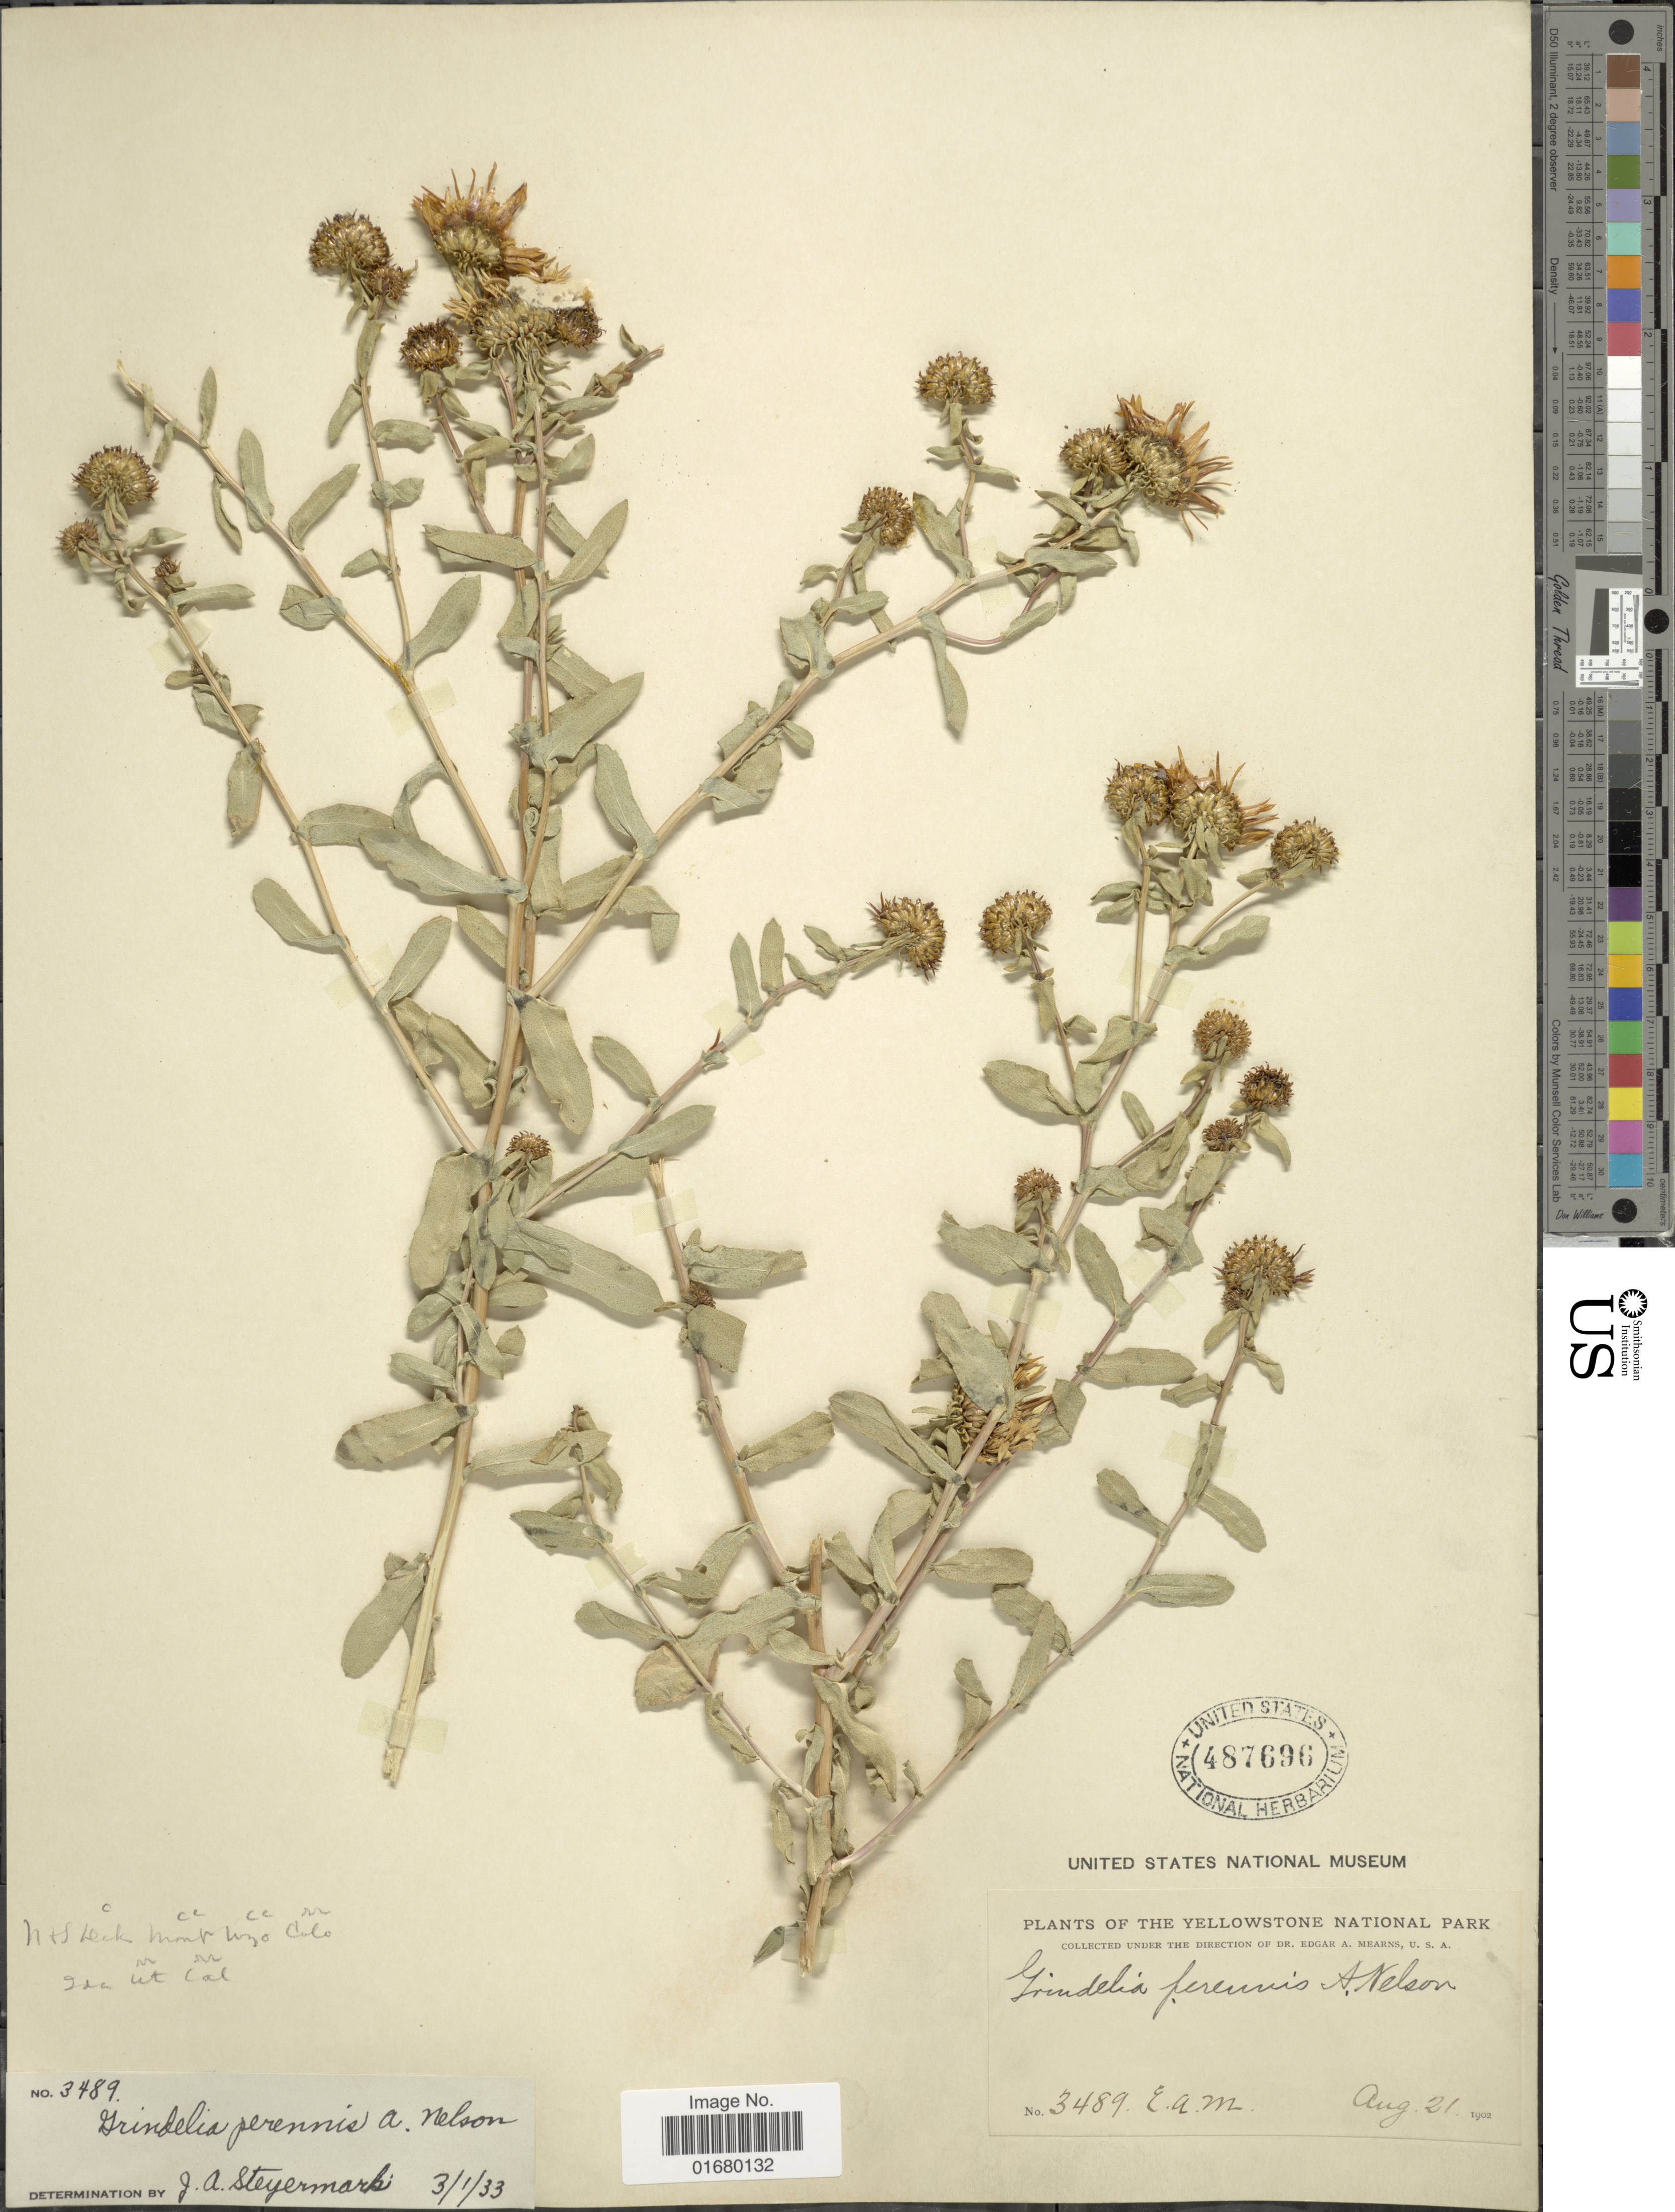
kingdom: Plantae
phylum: Tracheophyta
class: Magnoliopsida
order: Asterales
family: Asteraceae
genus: Grindelia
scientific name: Grindelia perennis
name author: A. Nelson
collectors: E. A. Mearns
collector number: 3489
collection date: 1902-08-21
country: United States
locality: The Yellowstone National Park.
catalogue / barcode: US 487696